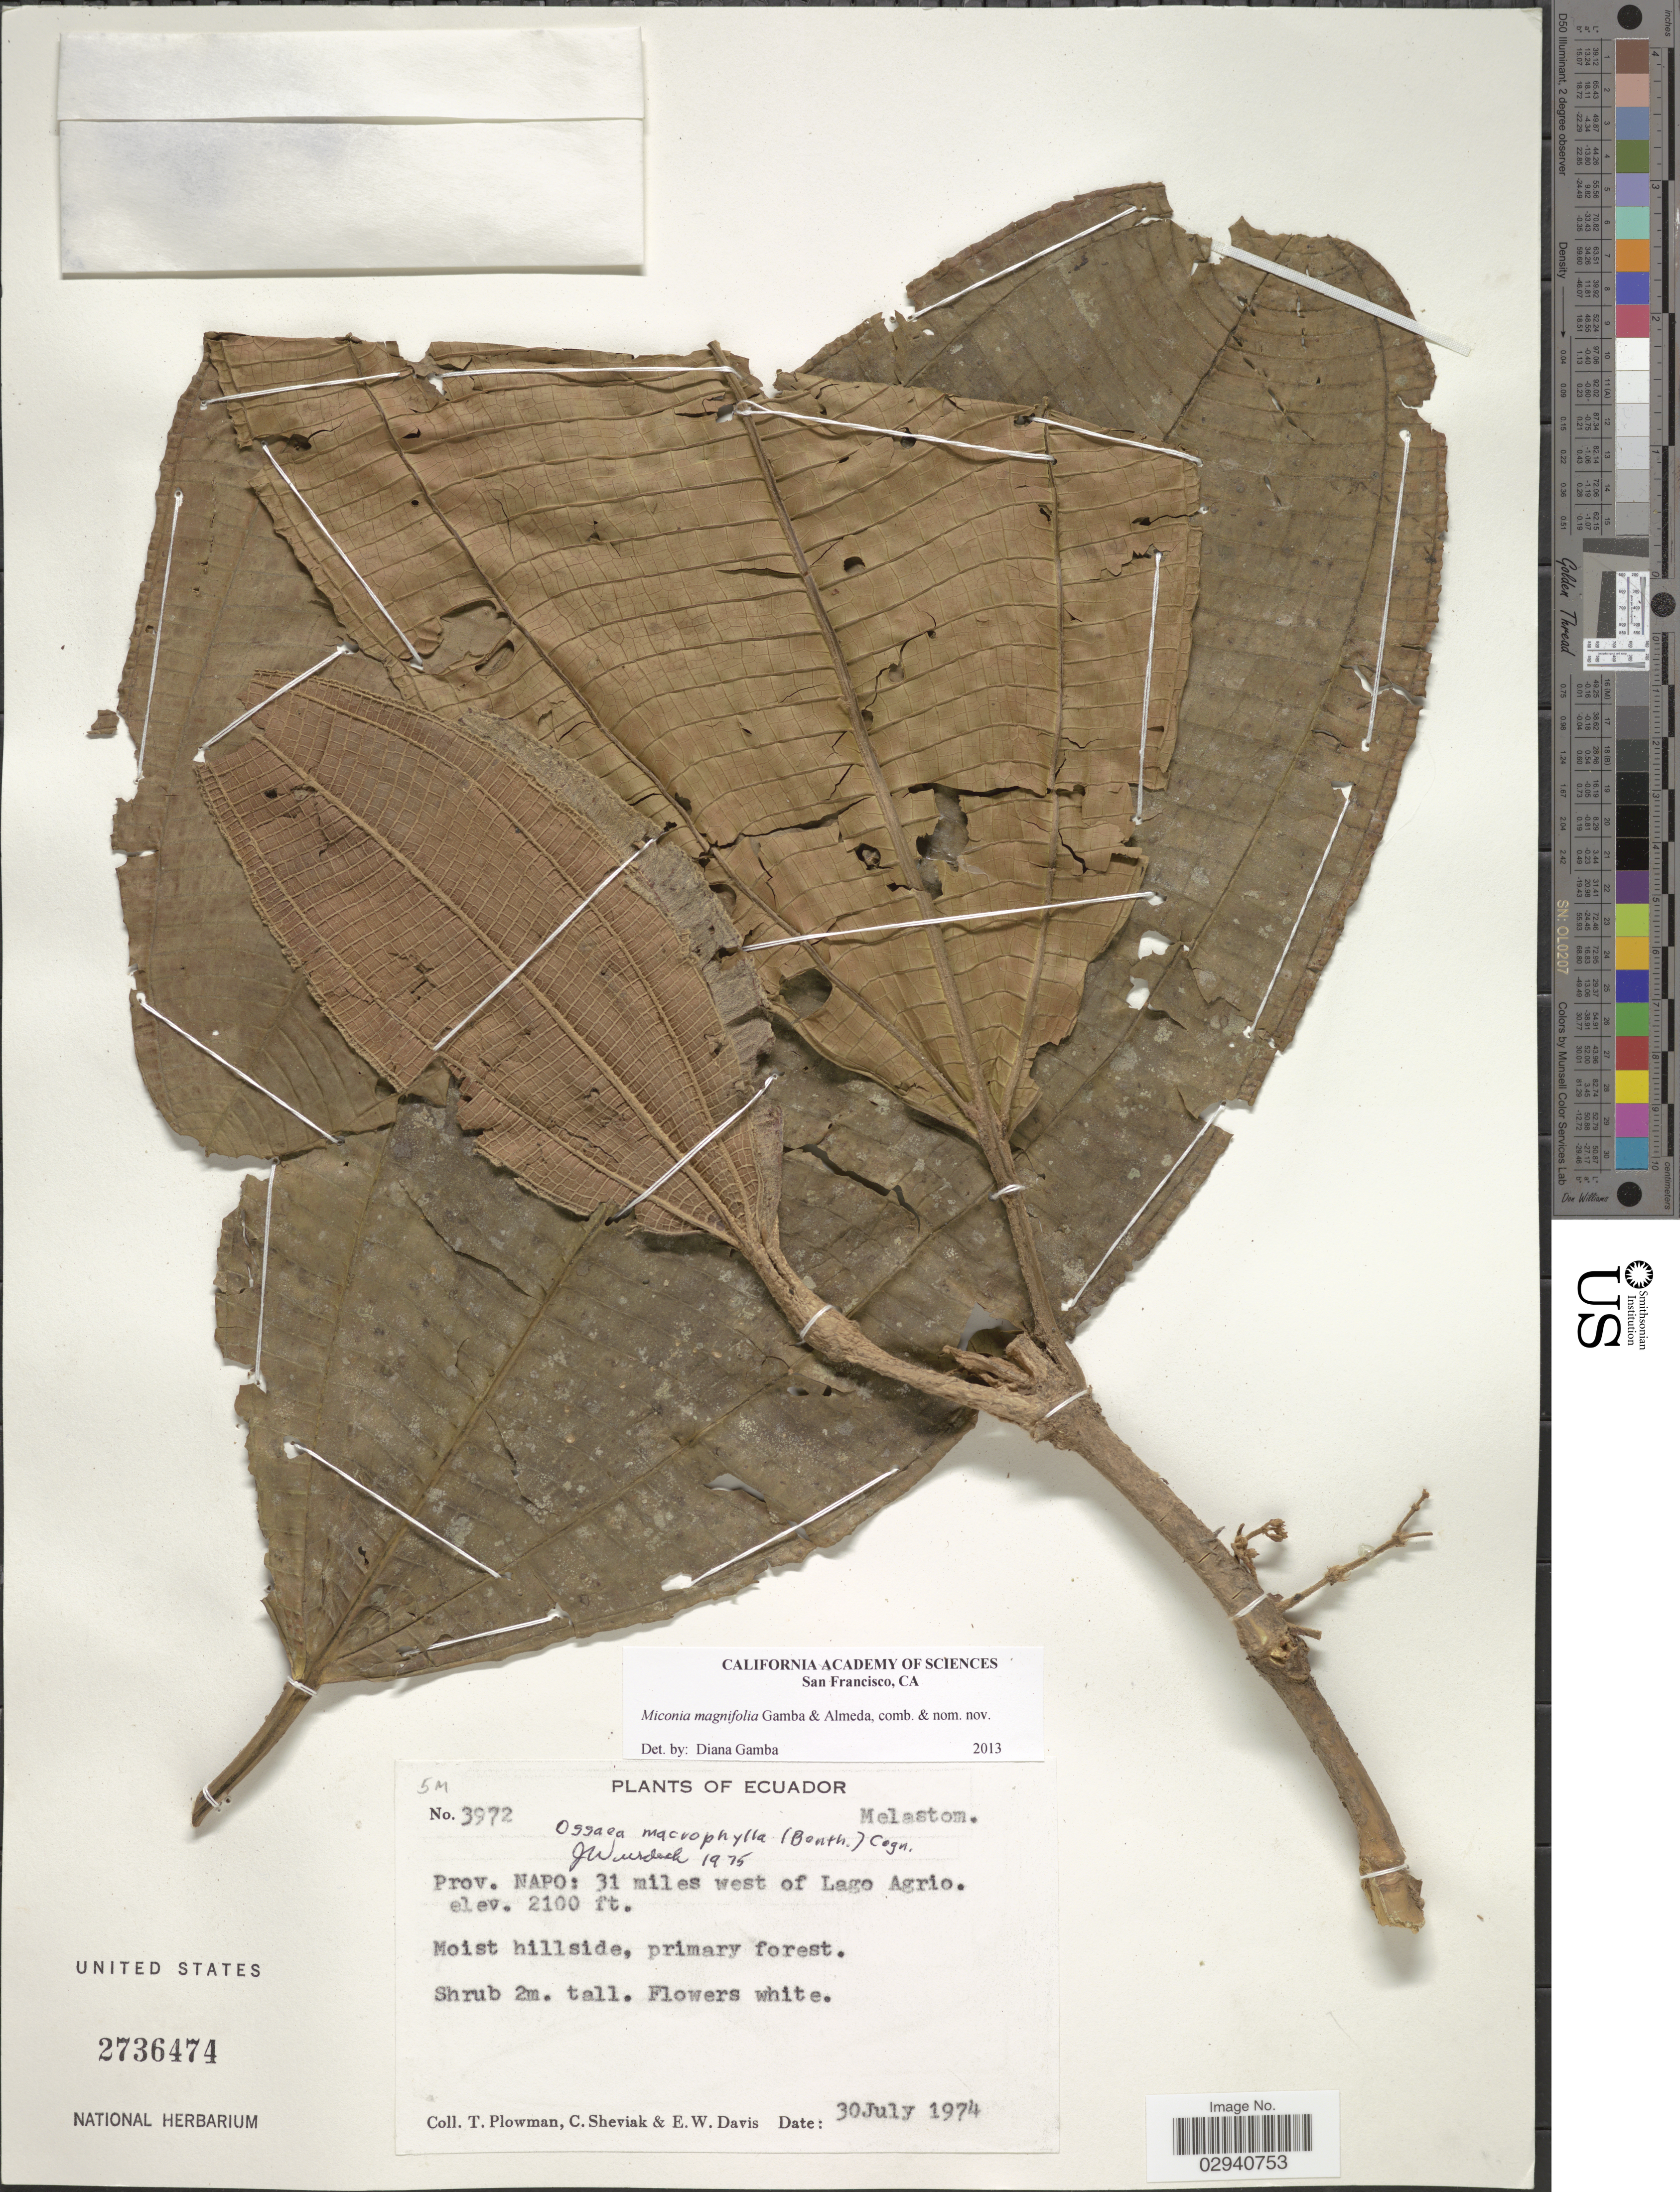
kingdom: Plantae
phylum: Tracheophyta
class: Magnoliopsida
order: Myrtales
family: Melastomataceae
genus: Miconia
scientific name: Miconia magnifolia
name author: Gamba & Almeda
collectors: T. Plowman, C. J. Sheviak & E. W. Davis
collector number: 3972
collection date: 1974-07-30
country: Ecuador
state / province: Napo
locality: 31 miles west of Lago Agrio.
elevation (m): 640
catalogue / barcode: US 2736474